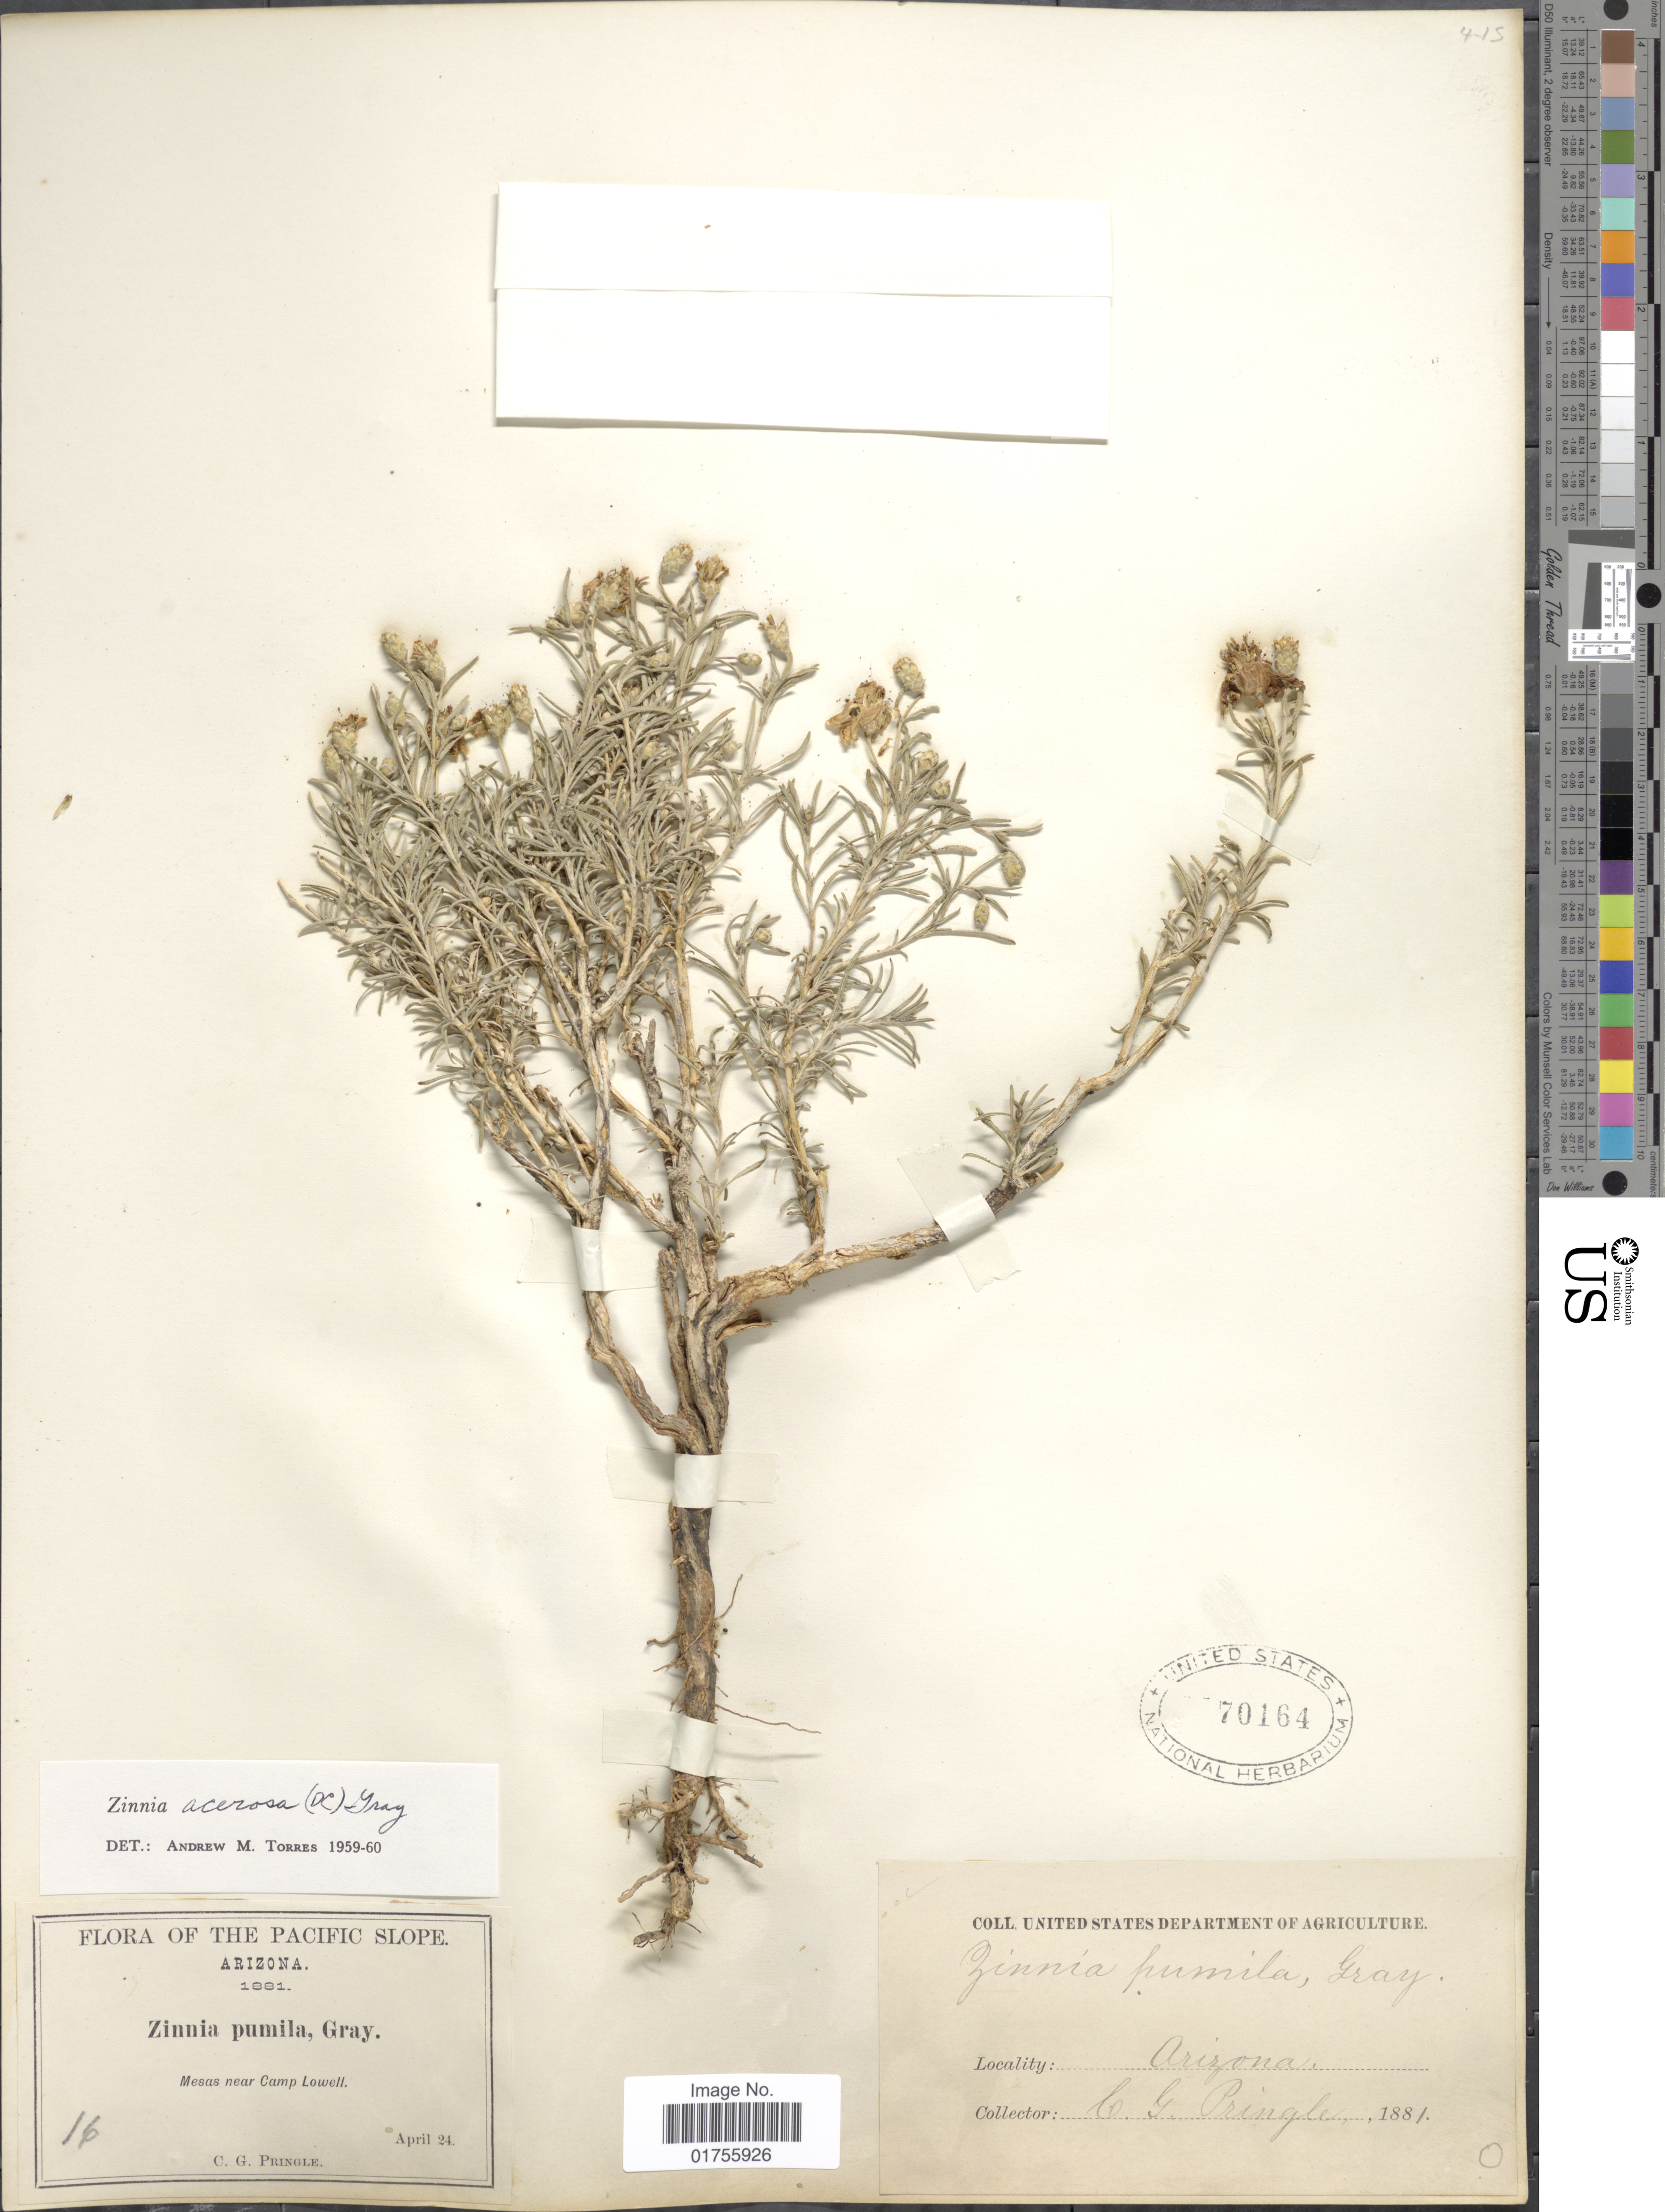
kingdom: Plantae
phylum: Tracheophyta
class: Magnoliopsida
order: Asterales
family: Asteraceae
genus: Zinnia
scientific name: Zinnia acerosa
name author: (DC.) A. Gray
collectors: C. G. Pringle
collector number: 16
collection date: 1881-04-24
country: United States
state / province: Arizona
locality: The Pacific Coast, Mesas near Camp Lowell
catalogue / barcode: US 70164